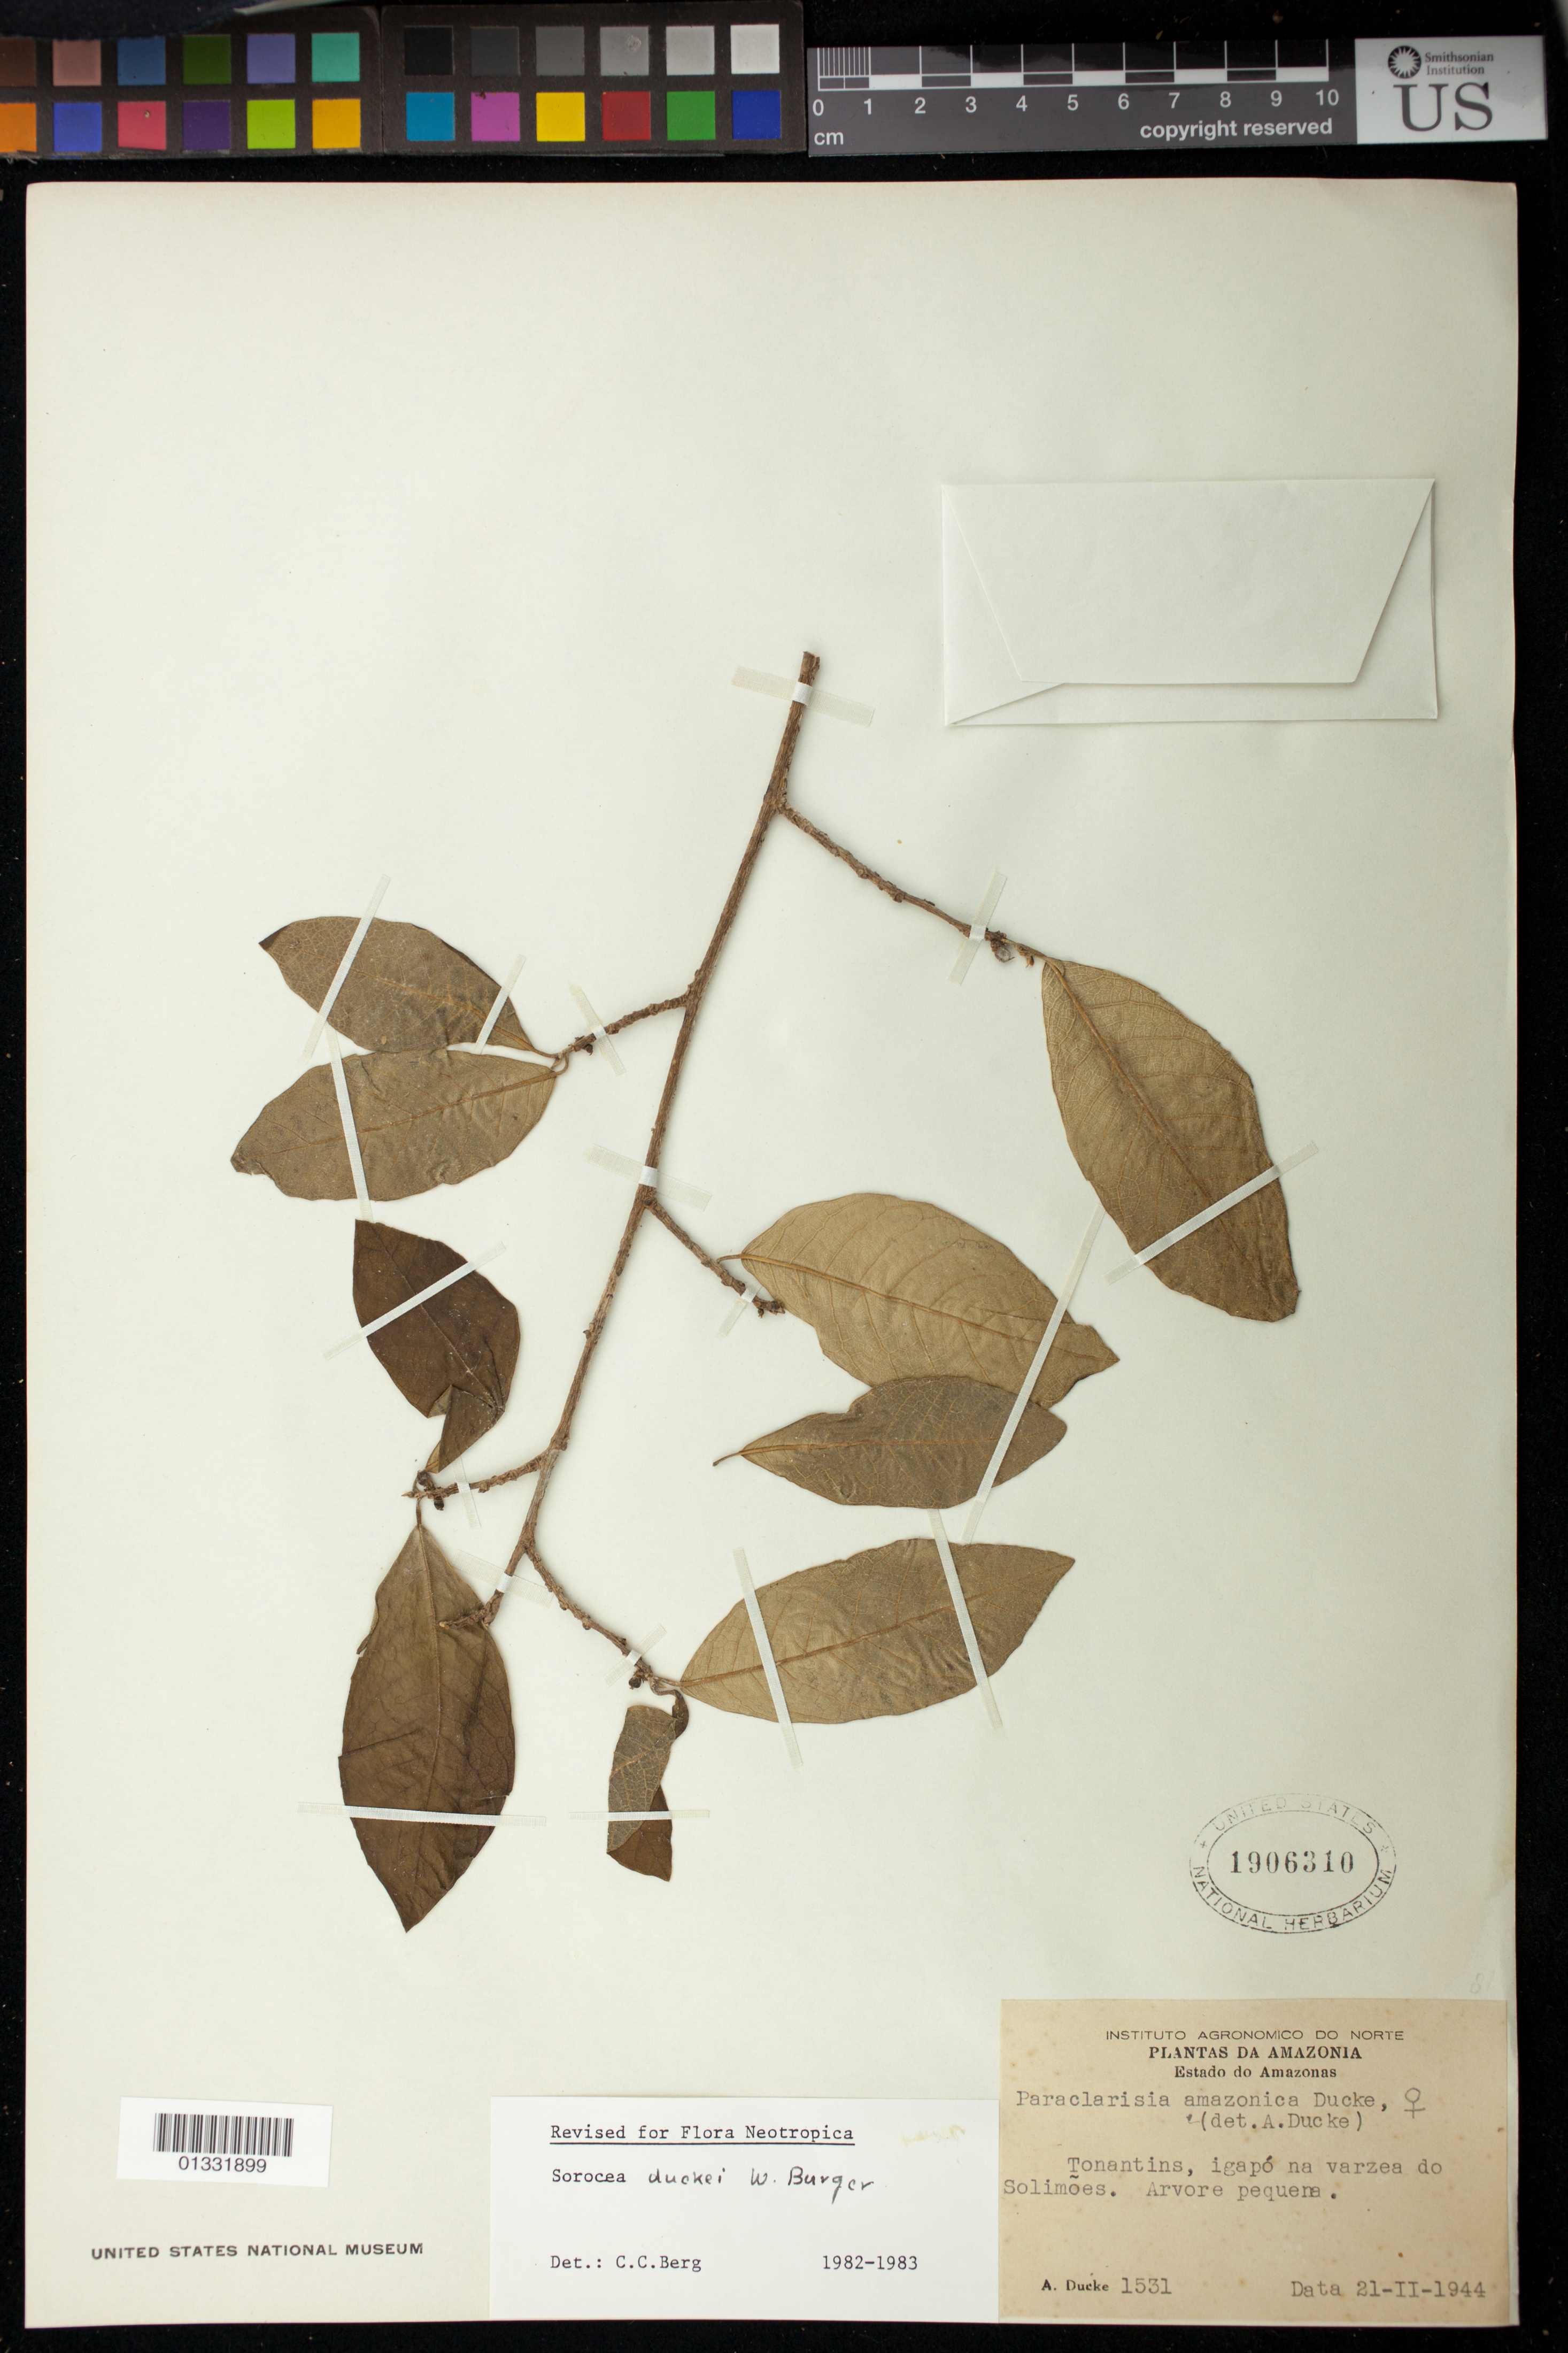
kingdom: Plantae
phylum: Tracheophyta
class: Magnoliopsida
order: Rosales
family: Moraceae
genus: Sorocea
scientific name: Sorocea duckei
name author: W.C. Burger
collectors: A. Ducke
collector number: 1531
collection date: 1944-02-21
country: Brazil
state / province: Amazonas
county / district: Tonantins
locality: Tonantins. Igapó na varzea do Solimões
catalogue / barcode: US 1906310